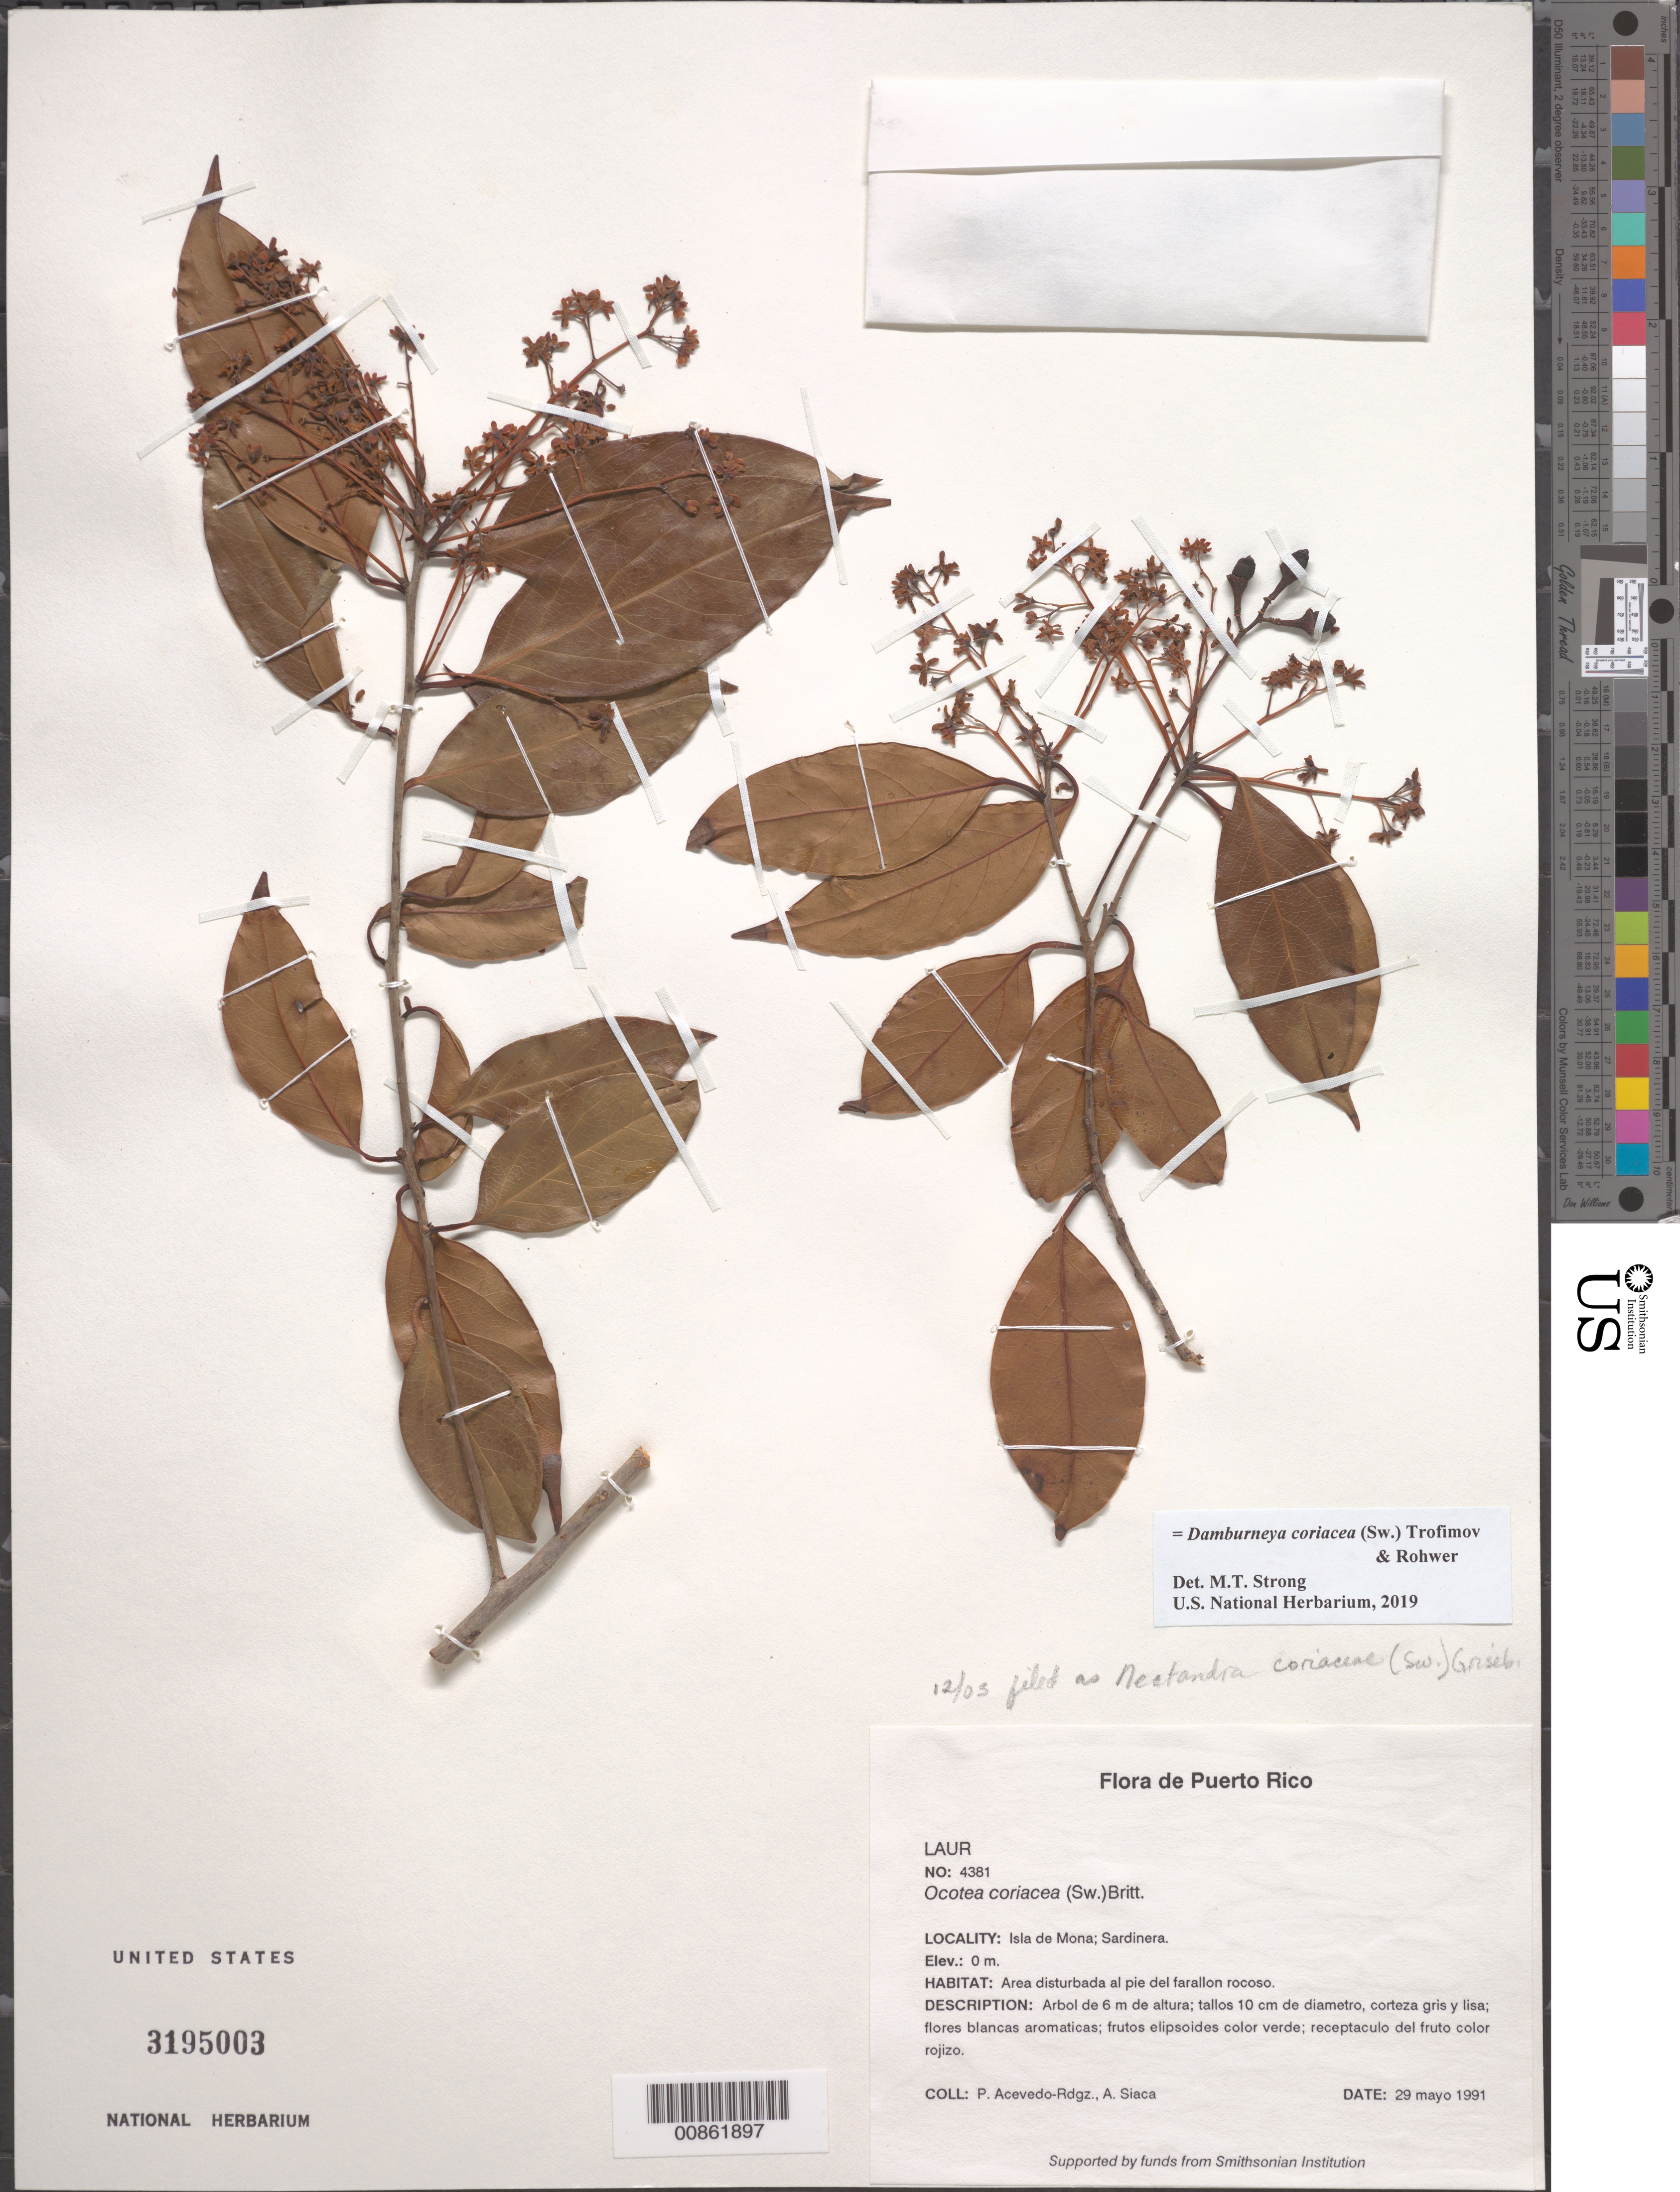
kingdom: Plantae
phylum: Tracheophyta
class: Magnoliopsida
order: Laurales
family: Lauraceae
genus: Damburneya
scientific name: Damburneya coriacea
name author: (Sw.) Trofimov & Rohwer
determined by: Strong, M. T., (US), Smithsonian Institution - National Museum of Natural History (UNITED STATES)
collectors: P. Acevedo-Rodr. & A. Siaca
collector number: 4381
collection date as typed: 29 May 1991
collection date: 1991-05-29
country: Puerto Rico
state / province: Mayaguëz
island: Mona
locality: Isla de Mona; Sardinera.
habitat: Area disturbada al pie del farallon rocoso.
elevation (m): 0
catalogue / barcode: US 3195003